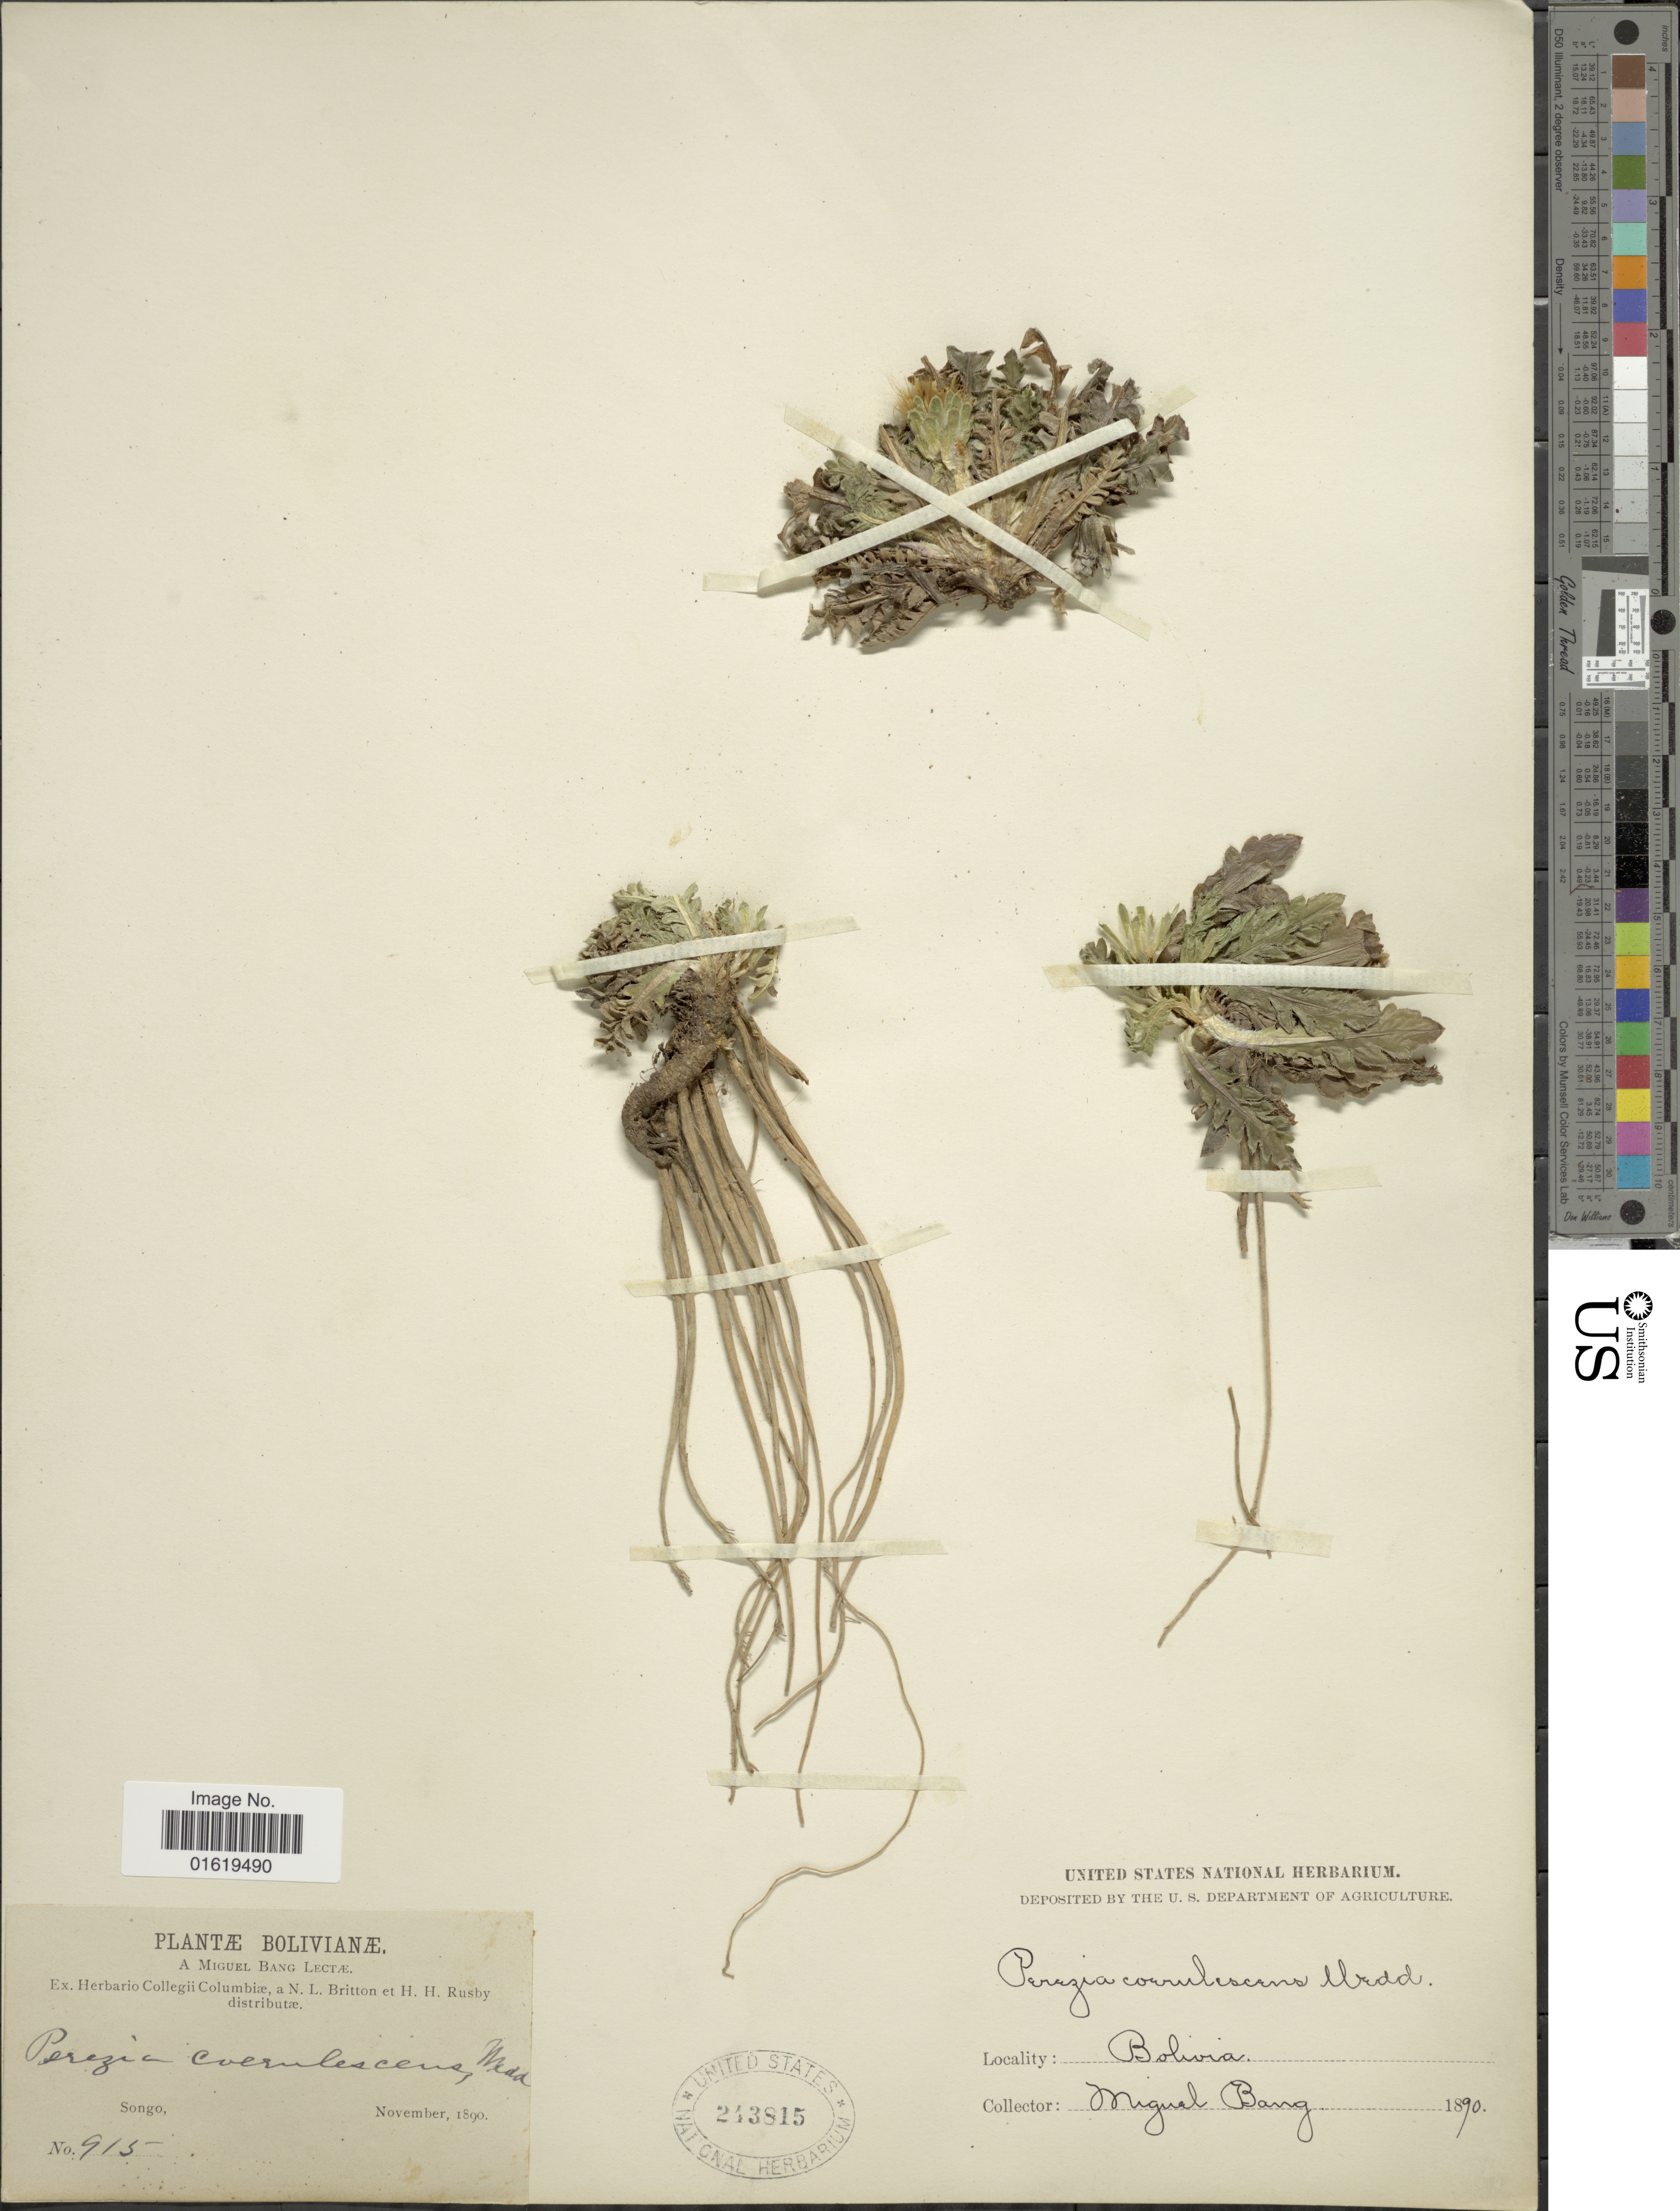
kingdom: Plantae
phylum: Tracheophyta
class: Magnoliopsida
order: Asterales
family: Asteraceae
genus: Perezia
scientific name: Perezia coerulescens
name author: Wedd.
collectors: M. Bang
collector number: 915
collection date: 1890-11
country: Bolivia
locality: Songo.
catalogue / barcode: US 243815